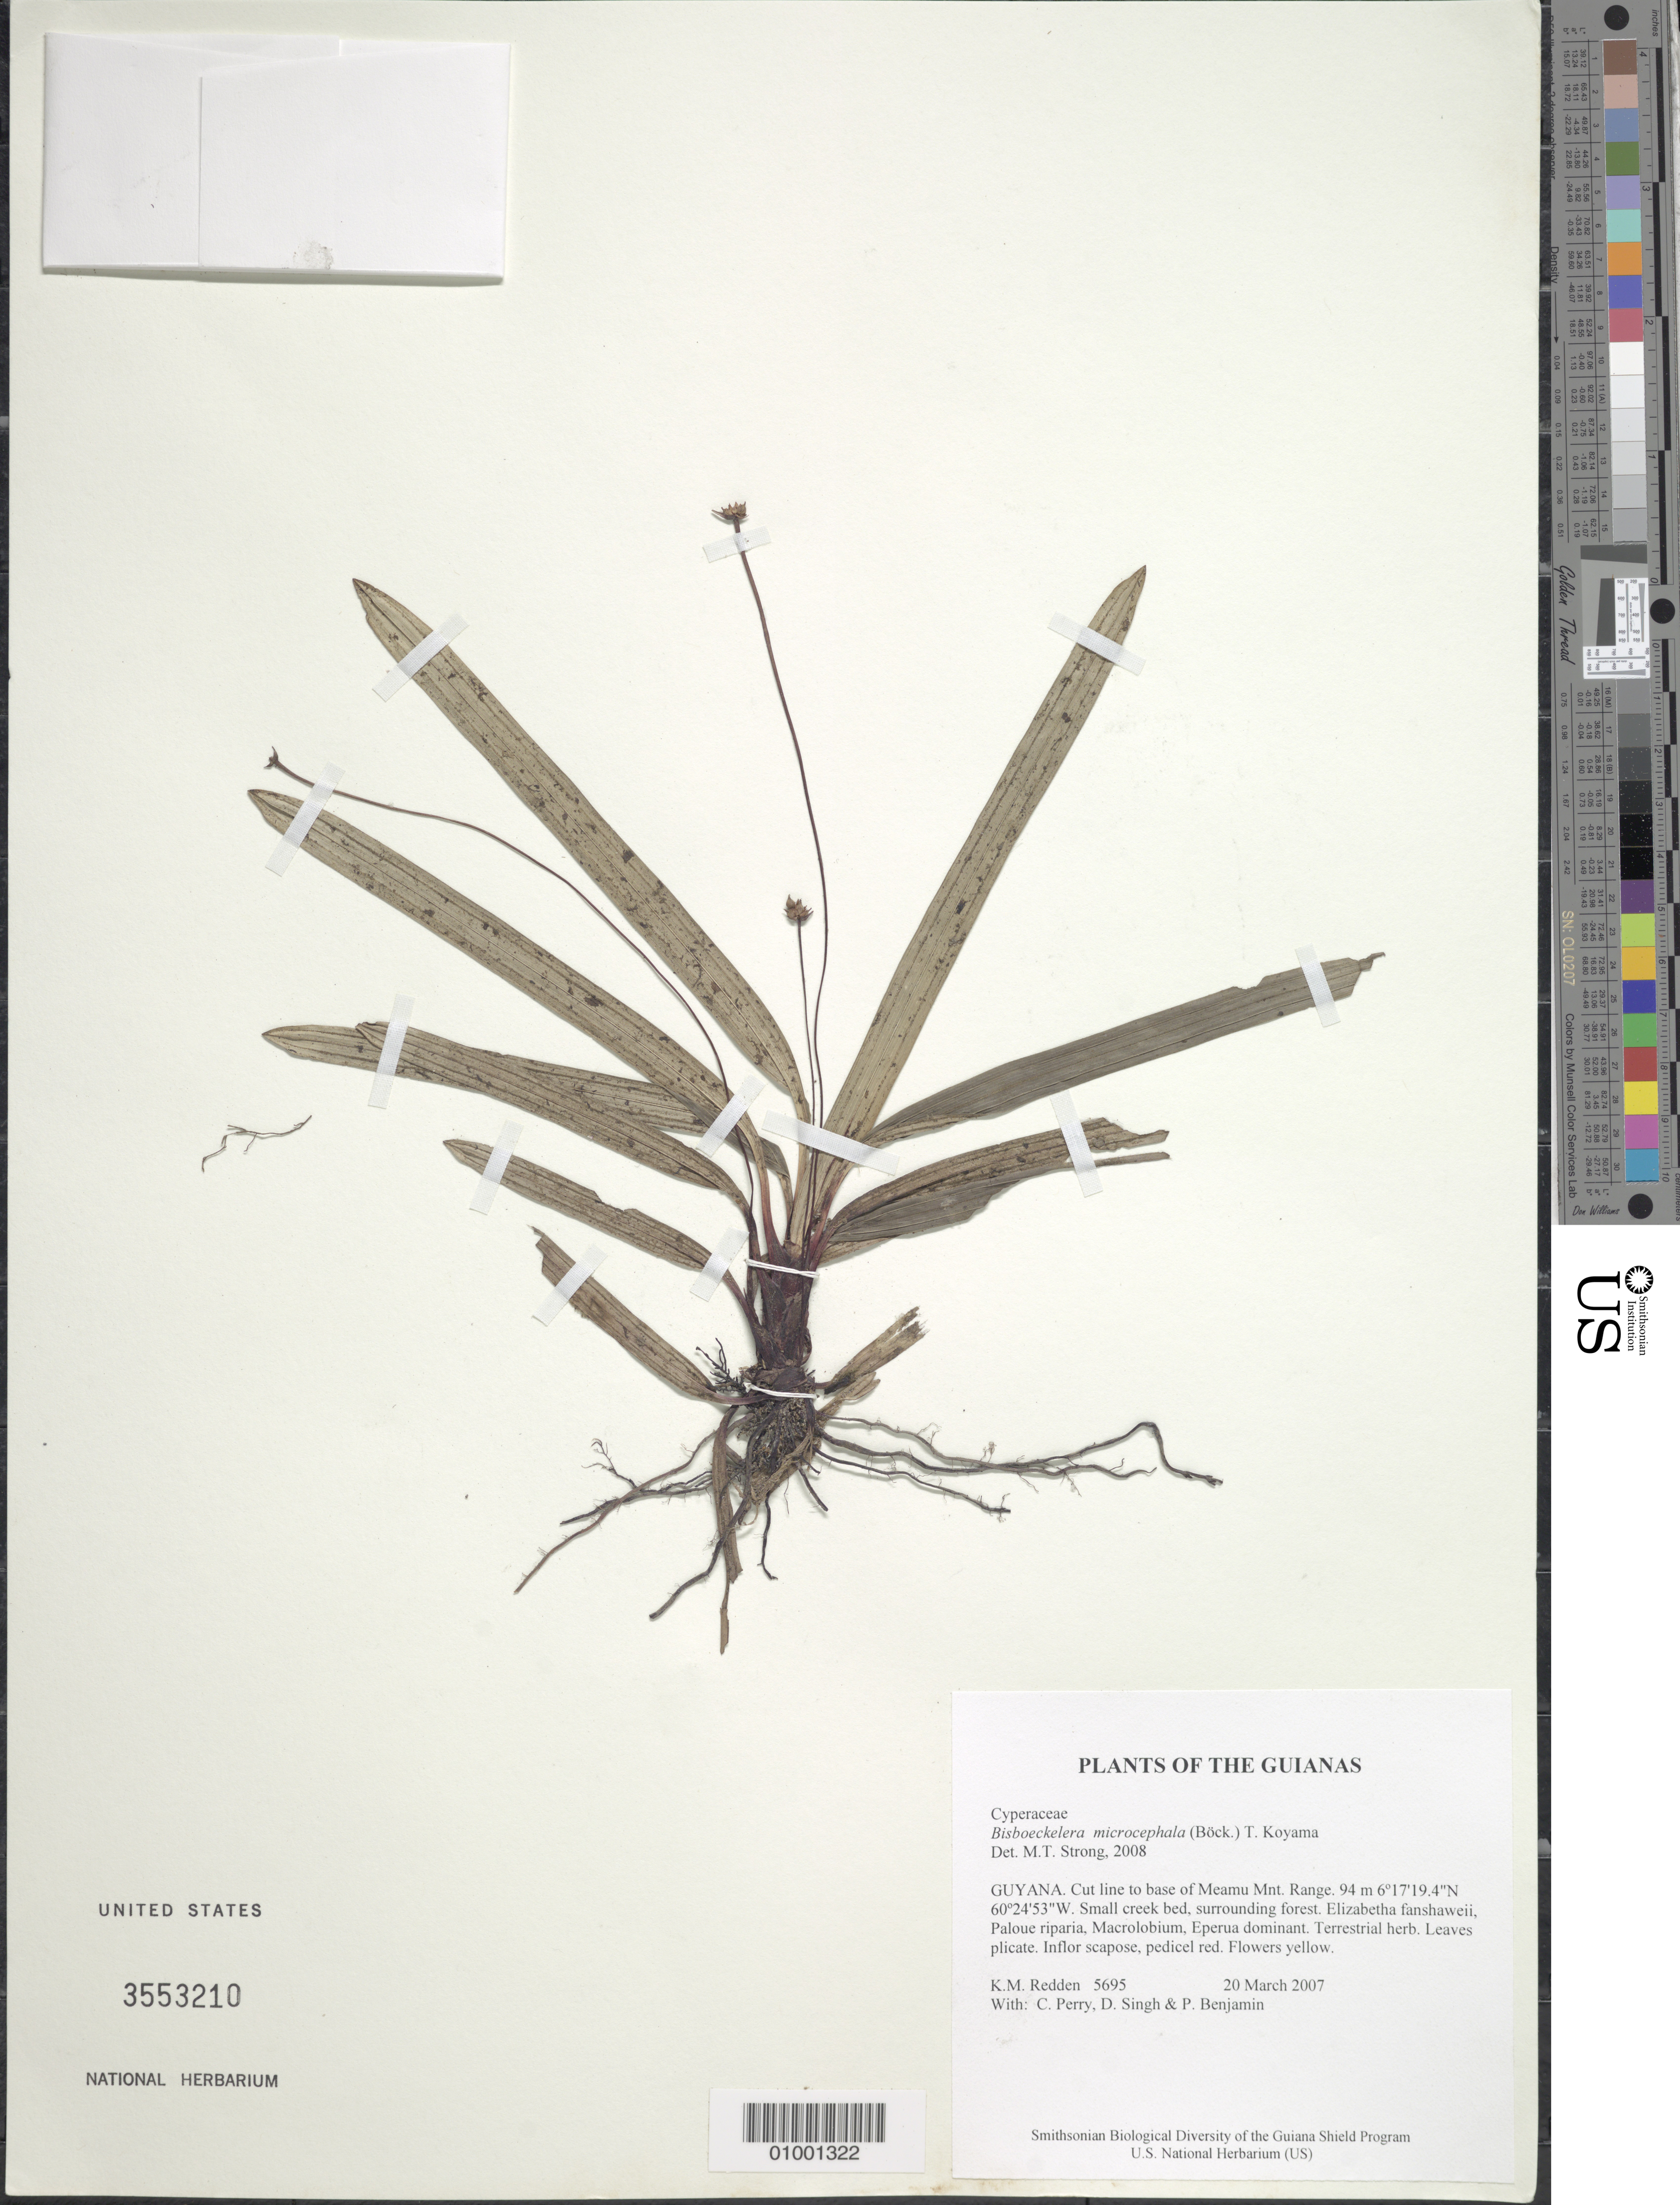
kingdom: Plantae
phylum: Tracheophyta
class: Liliopsida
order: Poales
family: Cyperaceae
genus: Bisboeckelera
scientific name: Bisboeckelera microcephala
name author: (Boeckeler) T. Koyama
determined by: Strong, M. T., (US), Smithsonian Institution - National Museum of Natural History (UNITED STATES)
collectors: K. M. Redden, C. Perry, D. Singh & P. Benjamin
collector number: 5695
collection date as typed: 20 March 2007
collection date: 2007-03-20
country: Guyana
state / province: Cuyuni-Mazaruni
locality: Cut line to base of Meamu Mnt. Range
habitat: Small creek bed, surrounding forest. Elizabetha fanshaweii, Paloue riparia, Macrolobium, Eperua dominant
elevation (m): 94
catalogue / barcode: US 3553210